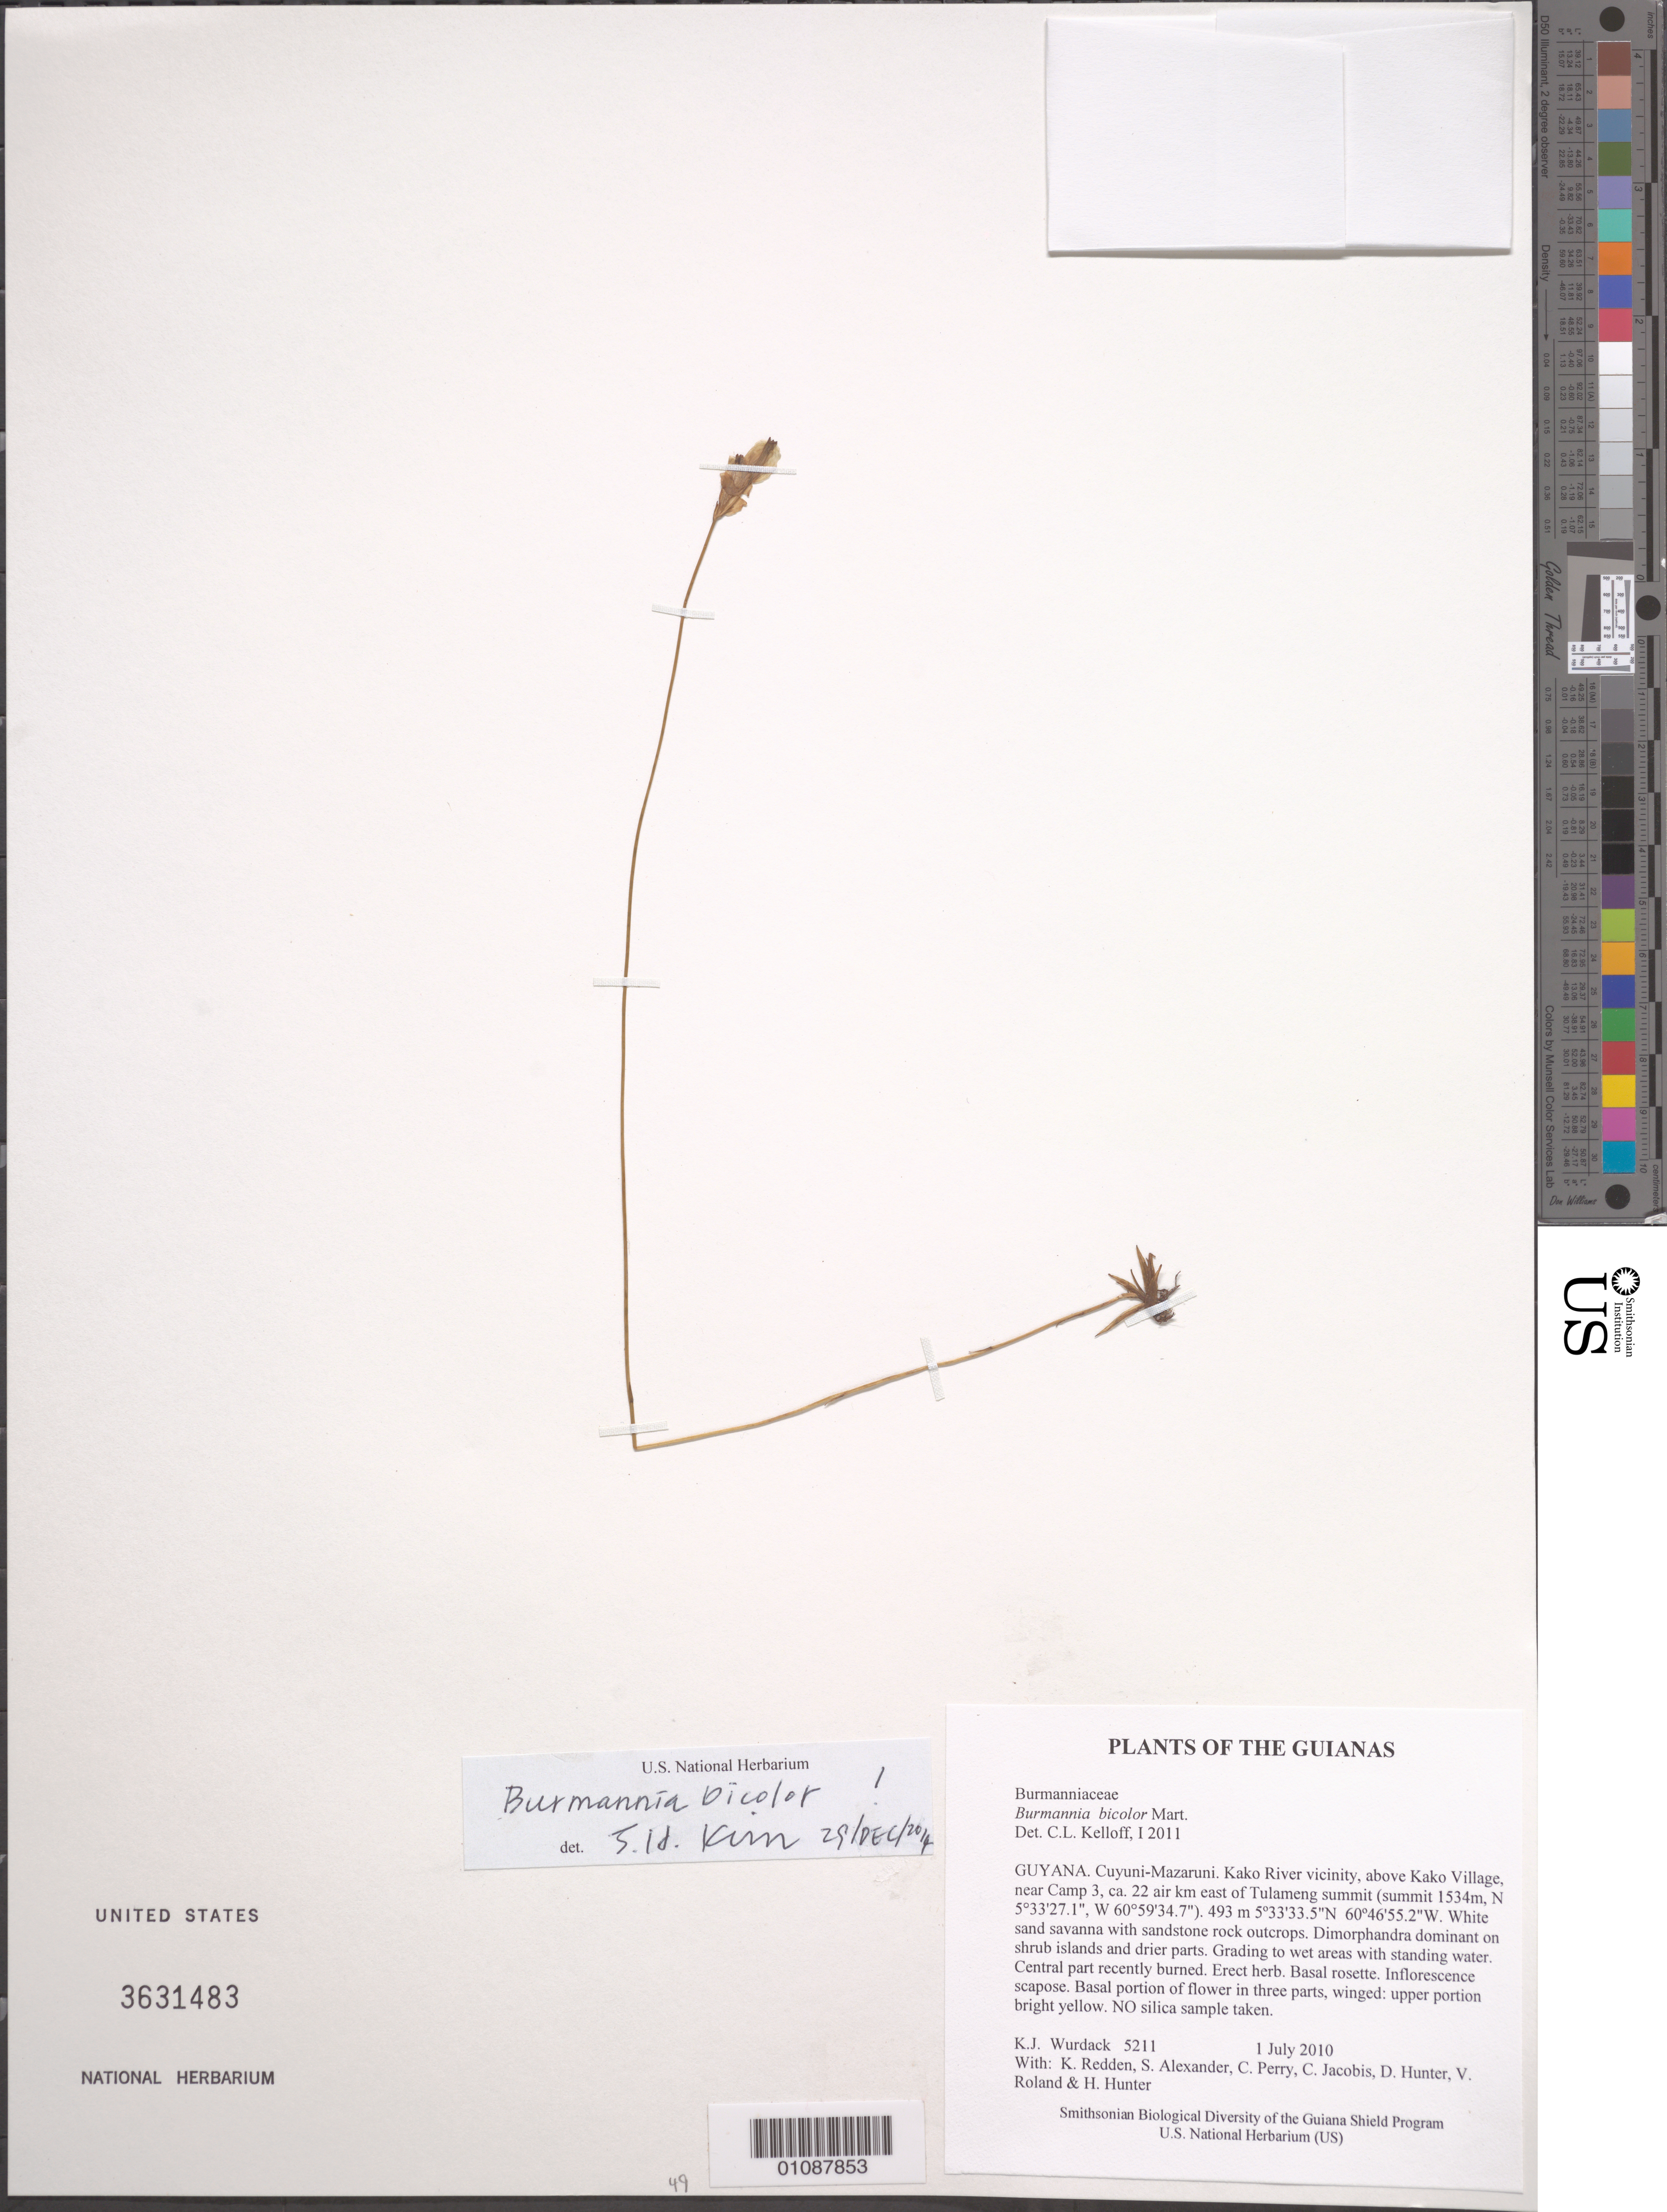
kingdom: Plantae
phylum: Tracheophyta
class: Liliopsida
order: Dioscoreales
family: Burmanniaceae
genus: Burmannia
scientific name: Burmannia bicolor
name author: Mart.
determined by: Kelloff, Carol L., (US), Smithsonian Institution - National Museum of Natural History (UNITED STATES)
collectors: K. Wurdack, K. M. Redden, S. N. Alexander, C. Perry, C. Jacobis, D. Hunter, V. Roland & H. Hunter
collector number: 5211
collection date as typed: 1 July 2010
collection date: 2010-07-01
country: Guyana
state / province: Cuyuni-Mazaruni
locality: Kako River vicinity, above Kako Village, near Camp 3, ca. 22 air km east of Tulameng summit (summit 1534m, N 5°33'27.1", W 60°59'34.7")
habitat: White sand savanna with sandstone rock outcrops. Dimorphandra dominant on shrub islands and drier parts. Grading to wet areas with standing water. Central part recently burned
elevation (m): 493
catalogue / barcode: US 3631483